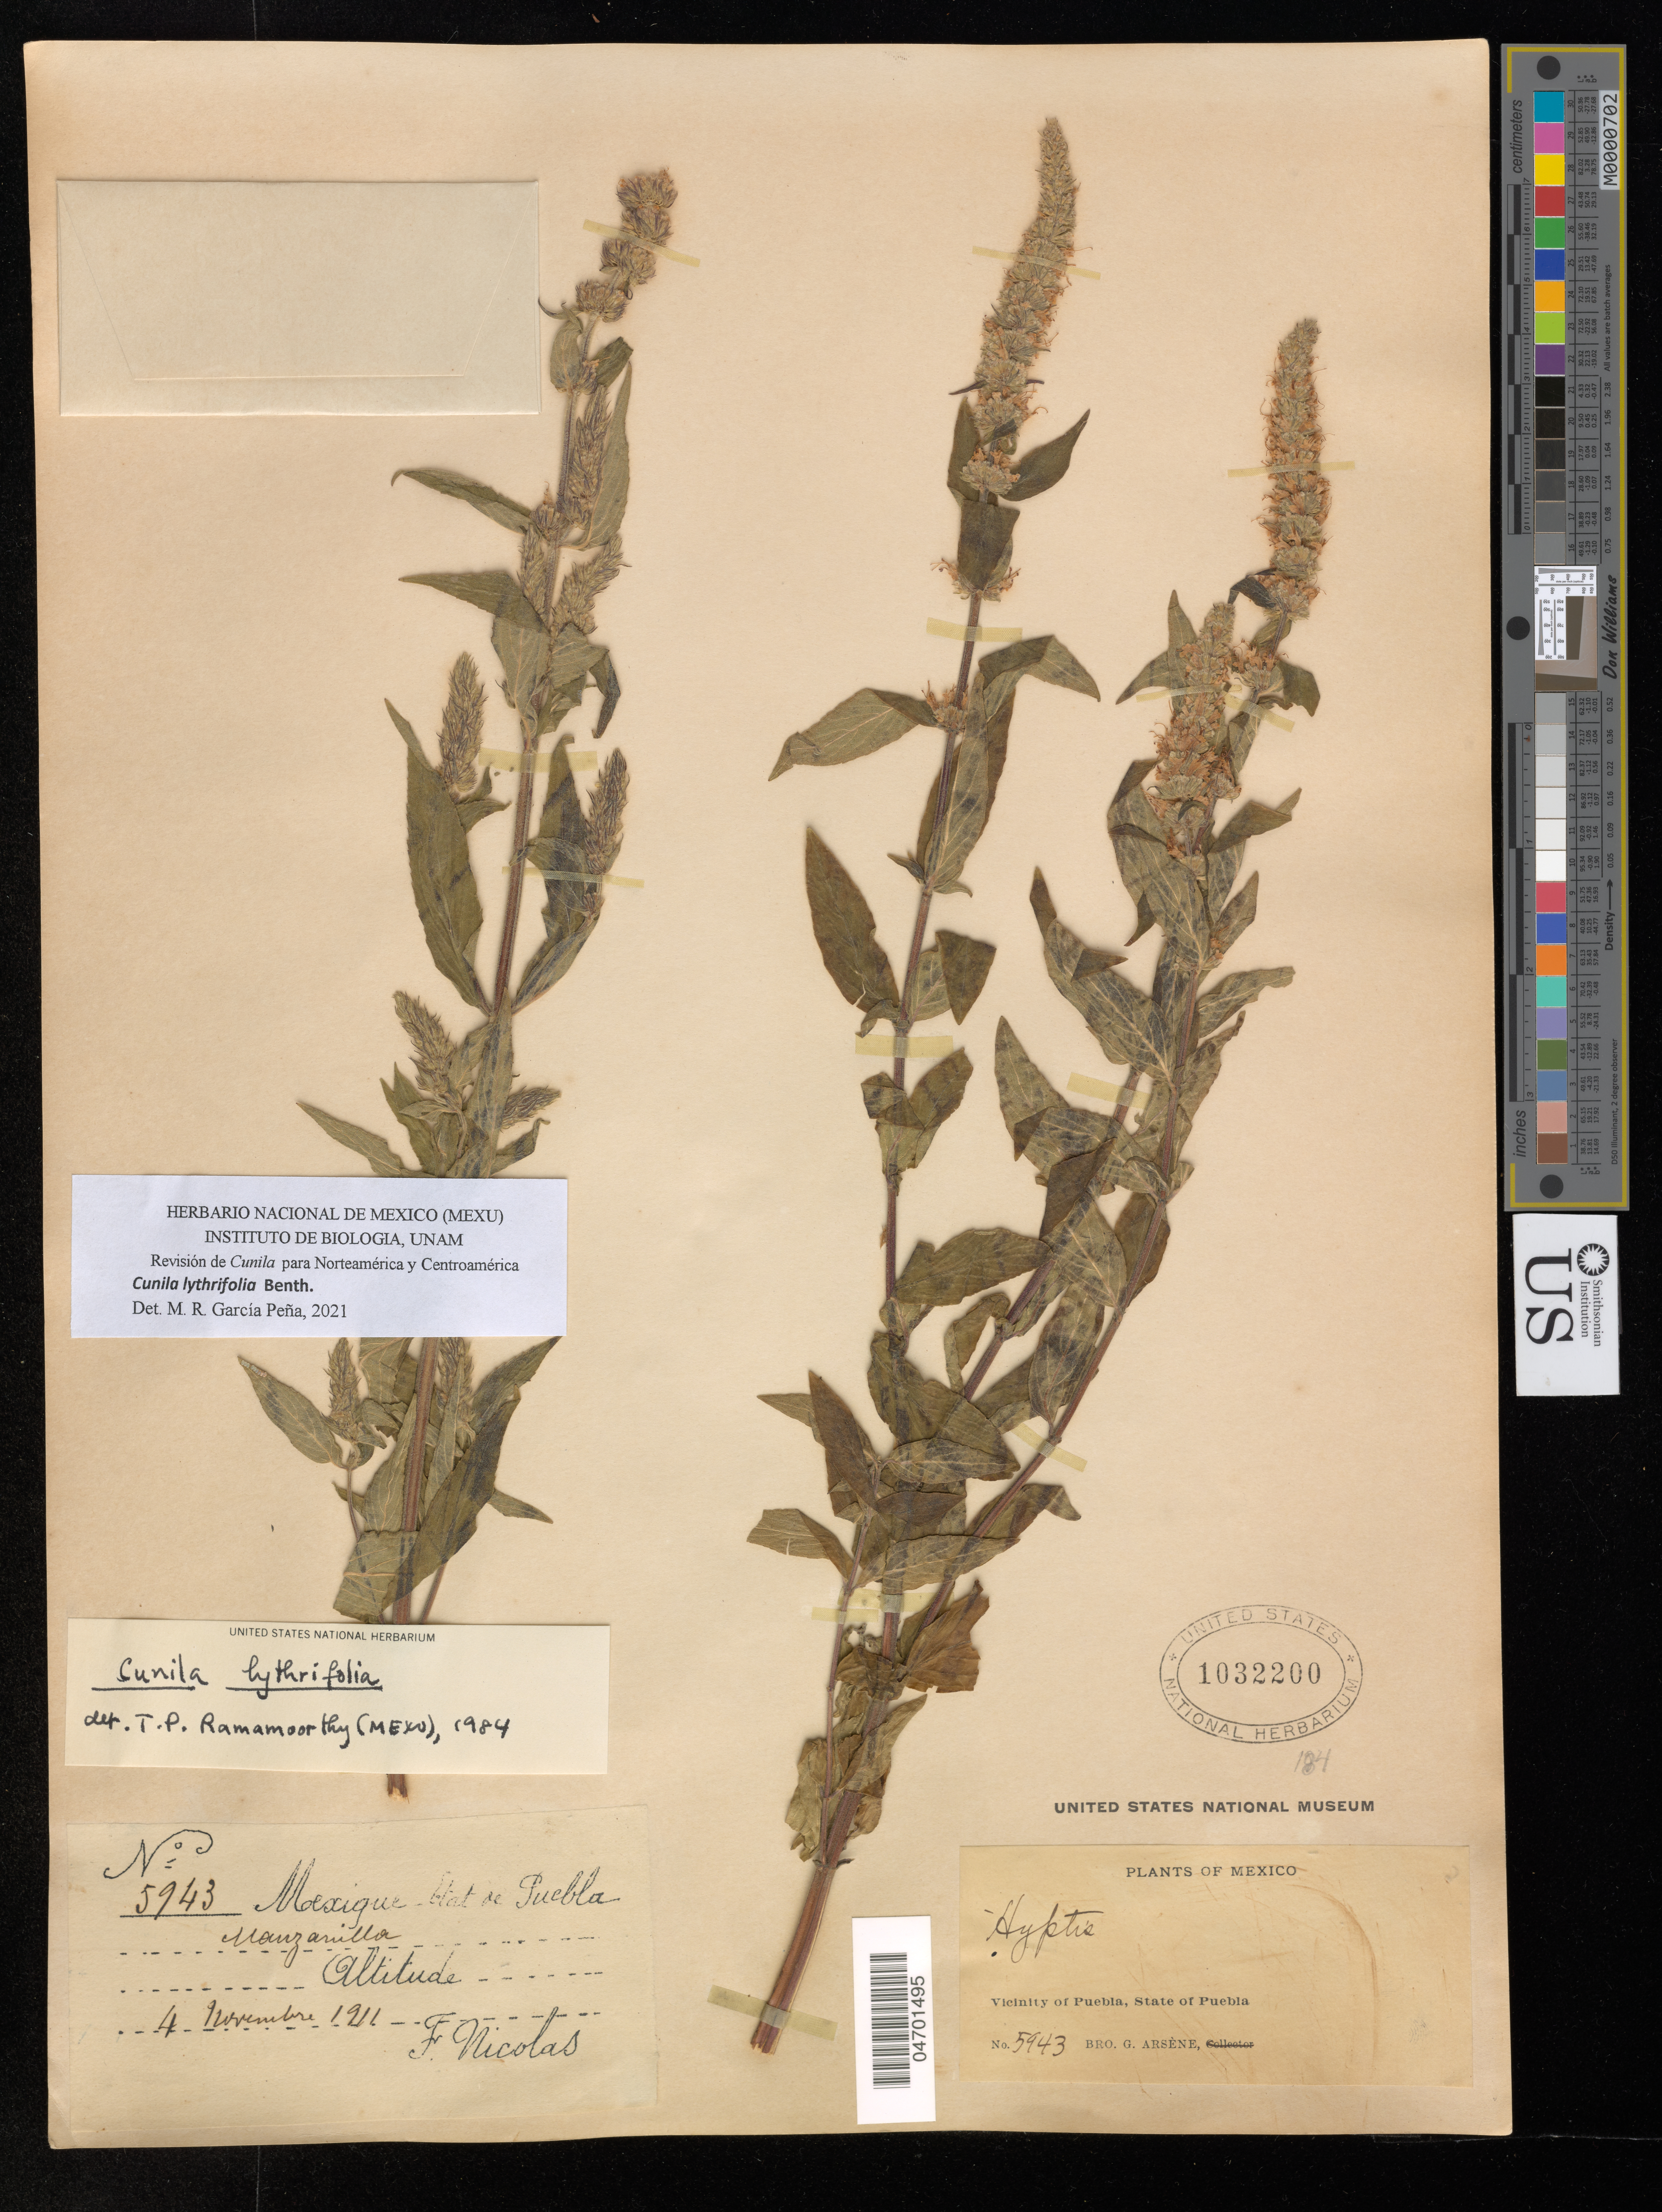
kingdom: Plantae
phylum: Tracheophyta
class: Magnoliopsida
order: Lamiales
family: Lamiaceae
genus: Cunila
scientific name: Cunila lythrifolia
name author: Benth.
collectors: Bro. G. Arsène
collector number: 5943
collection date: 1911-11-04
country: Mexico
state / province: Puebla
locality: Vicinity of Puebla. Manzanilla.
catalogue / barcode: US 1032200